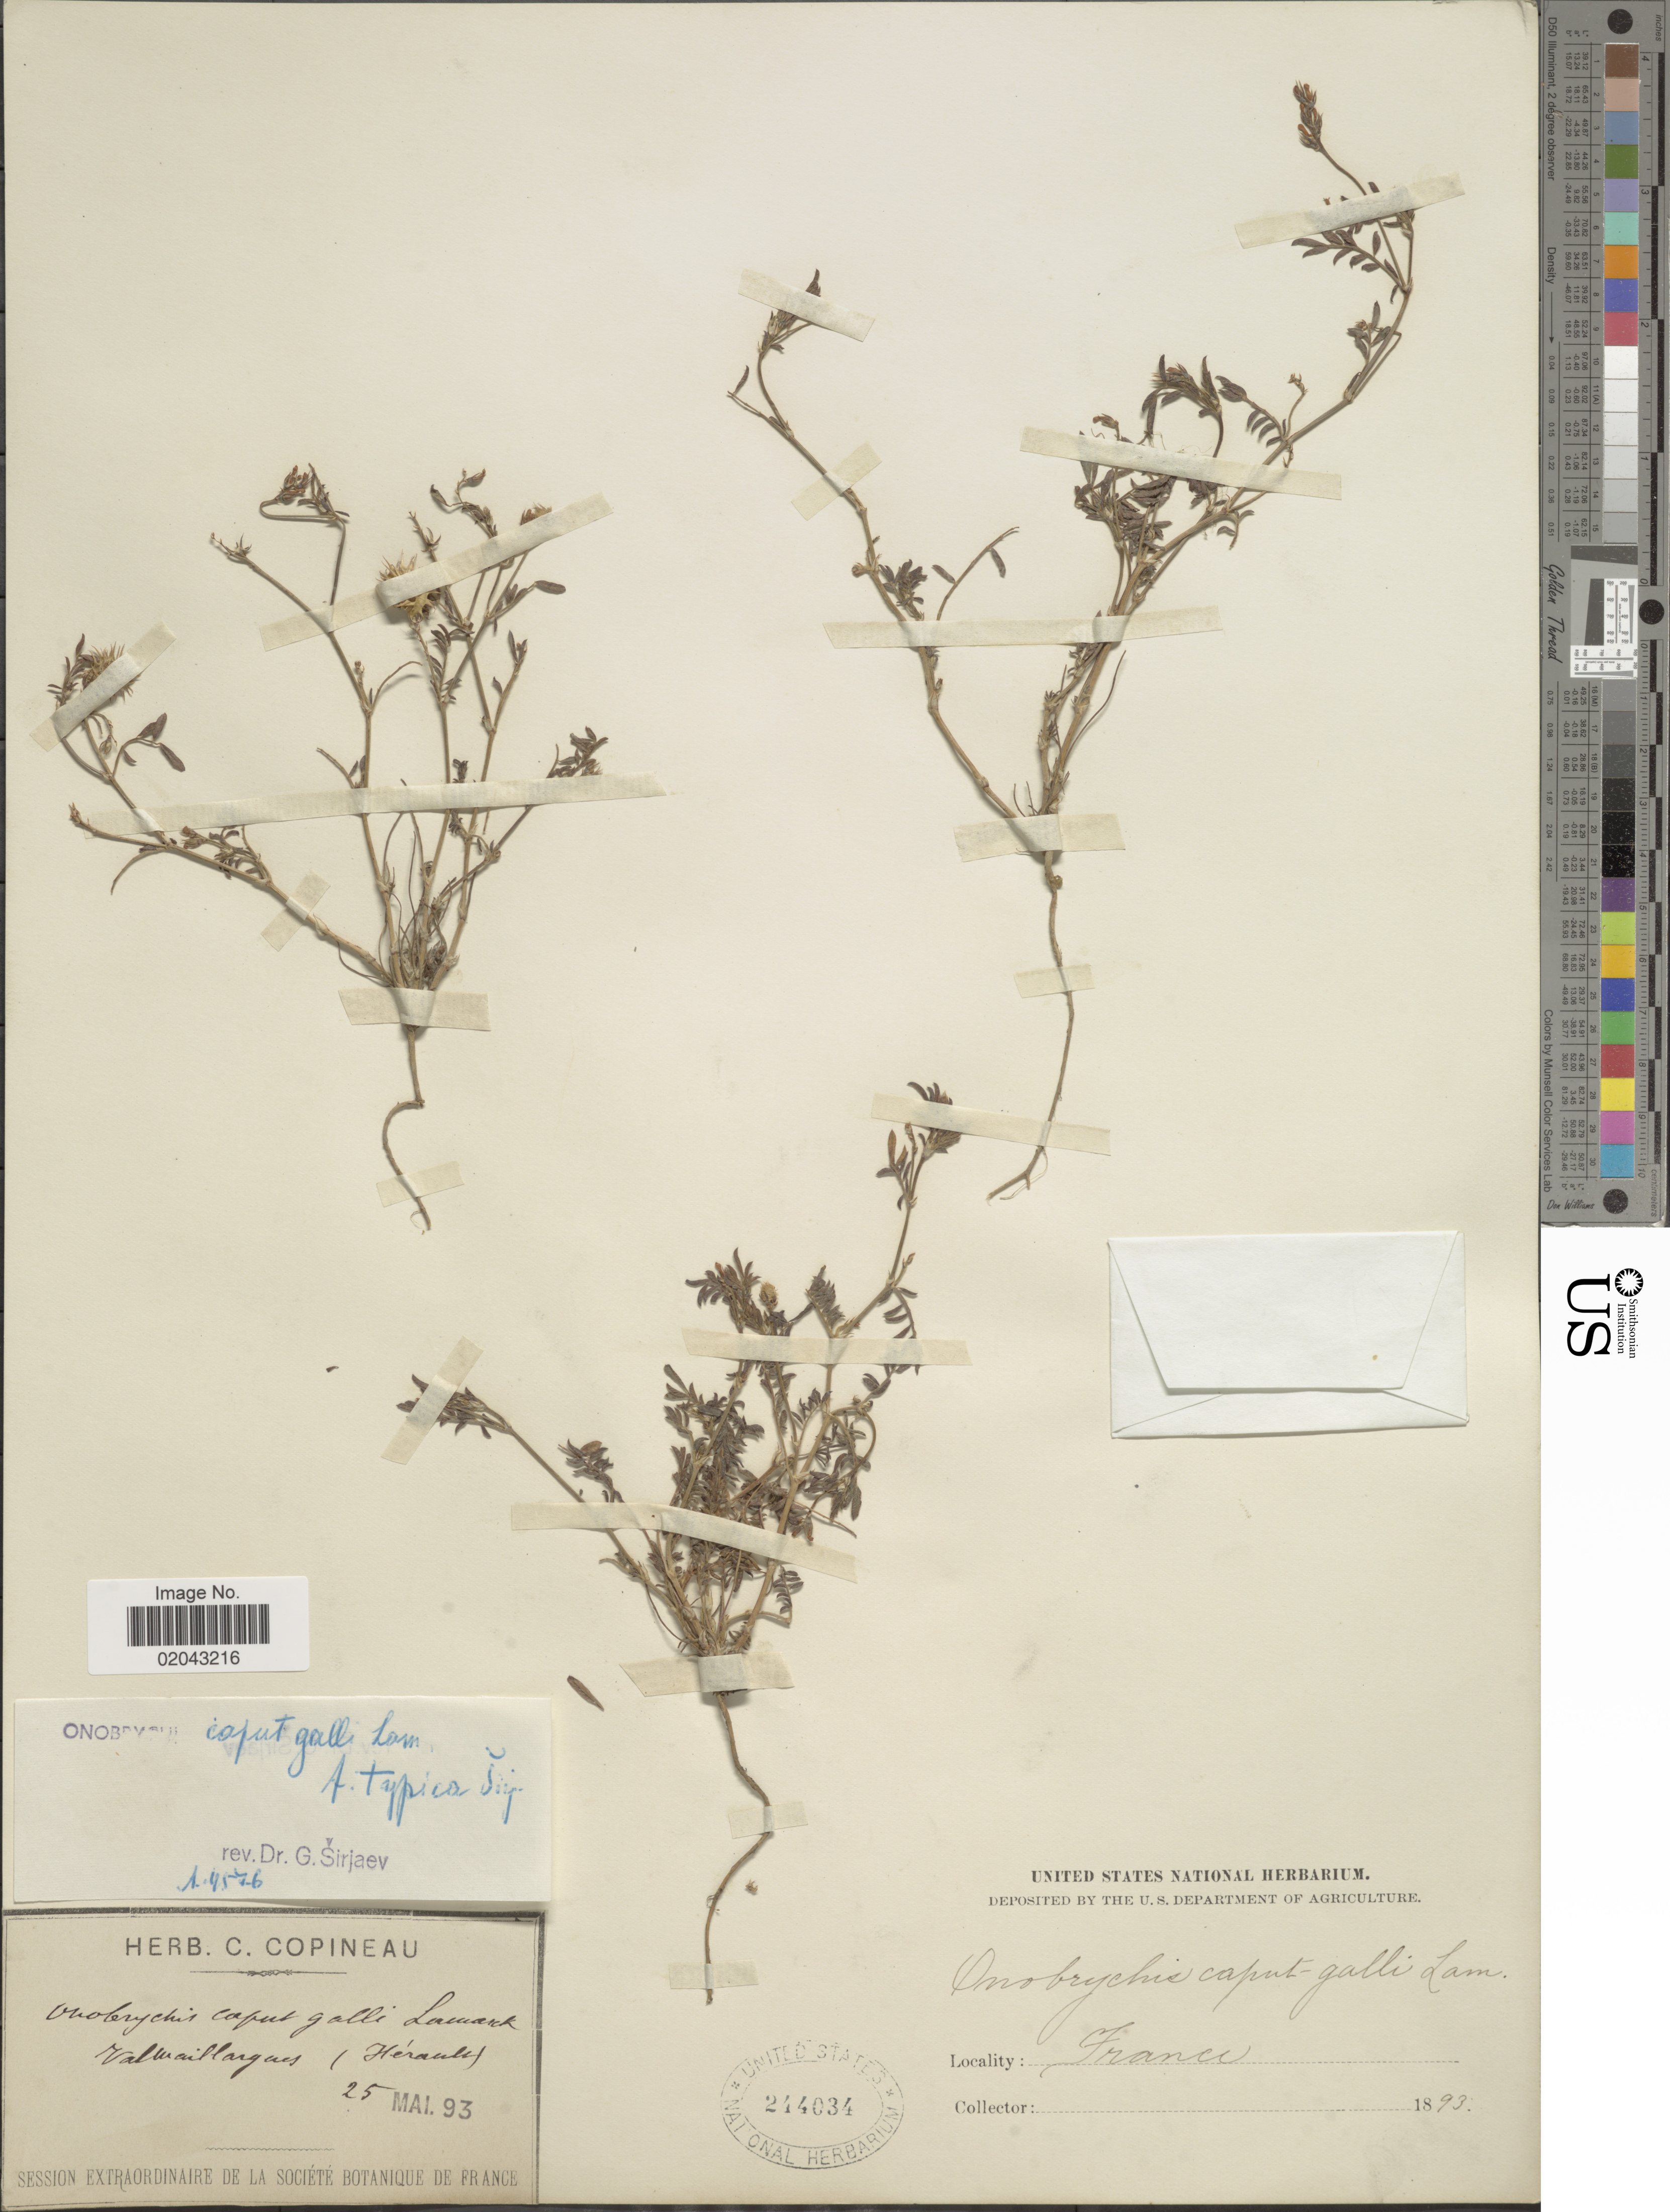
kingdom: Plantae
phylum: Tracheophyta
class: Magnoliopsida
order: Fabales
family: Fabaceae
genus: Onobrychis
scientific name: Onobrychis caput-galli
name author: (L.) Lam.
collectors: ex herb. C. Copineau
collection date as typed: Transcribed d/m/y: 25/5/93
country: France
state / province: Occitanie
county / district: Hérault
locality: Valmaillargues (Herault).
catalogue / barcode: US 244034